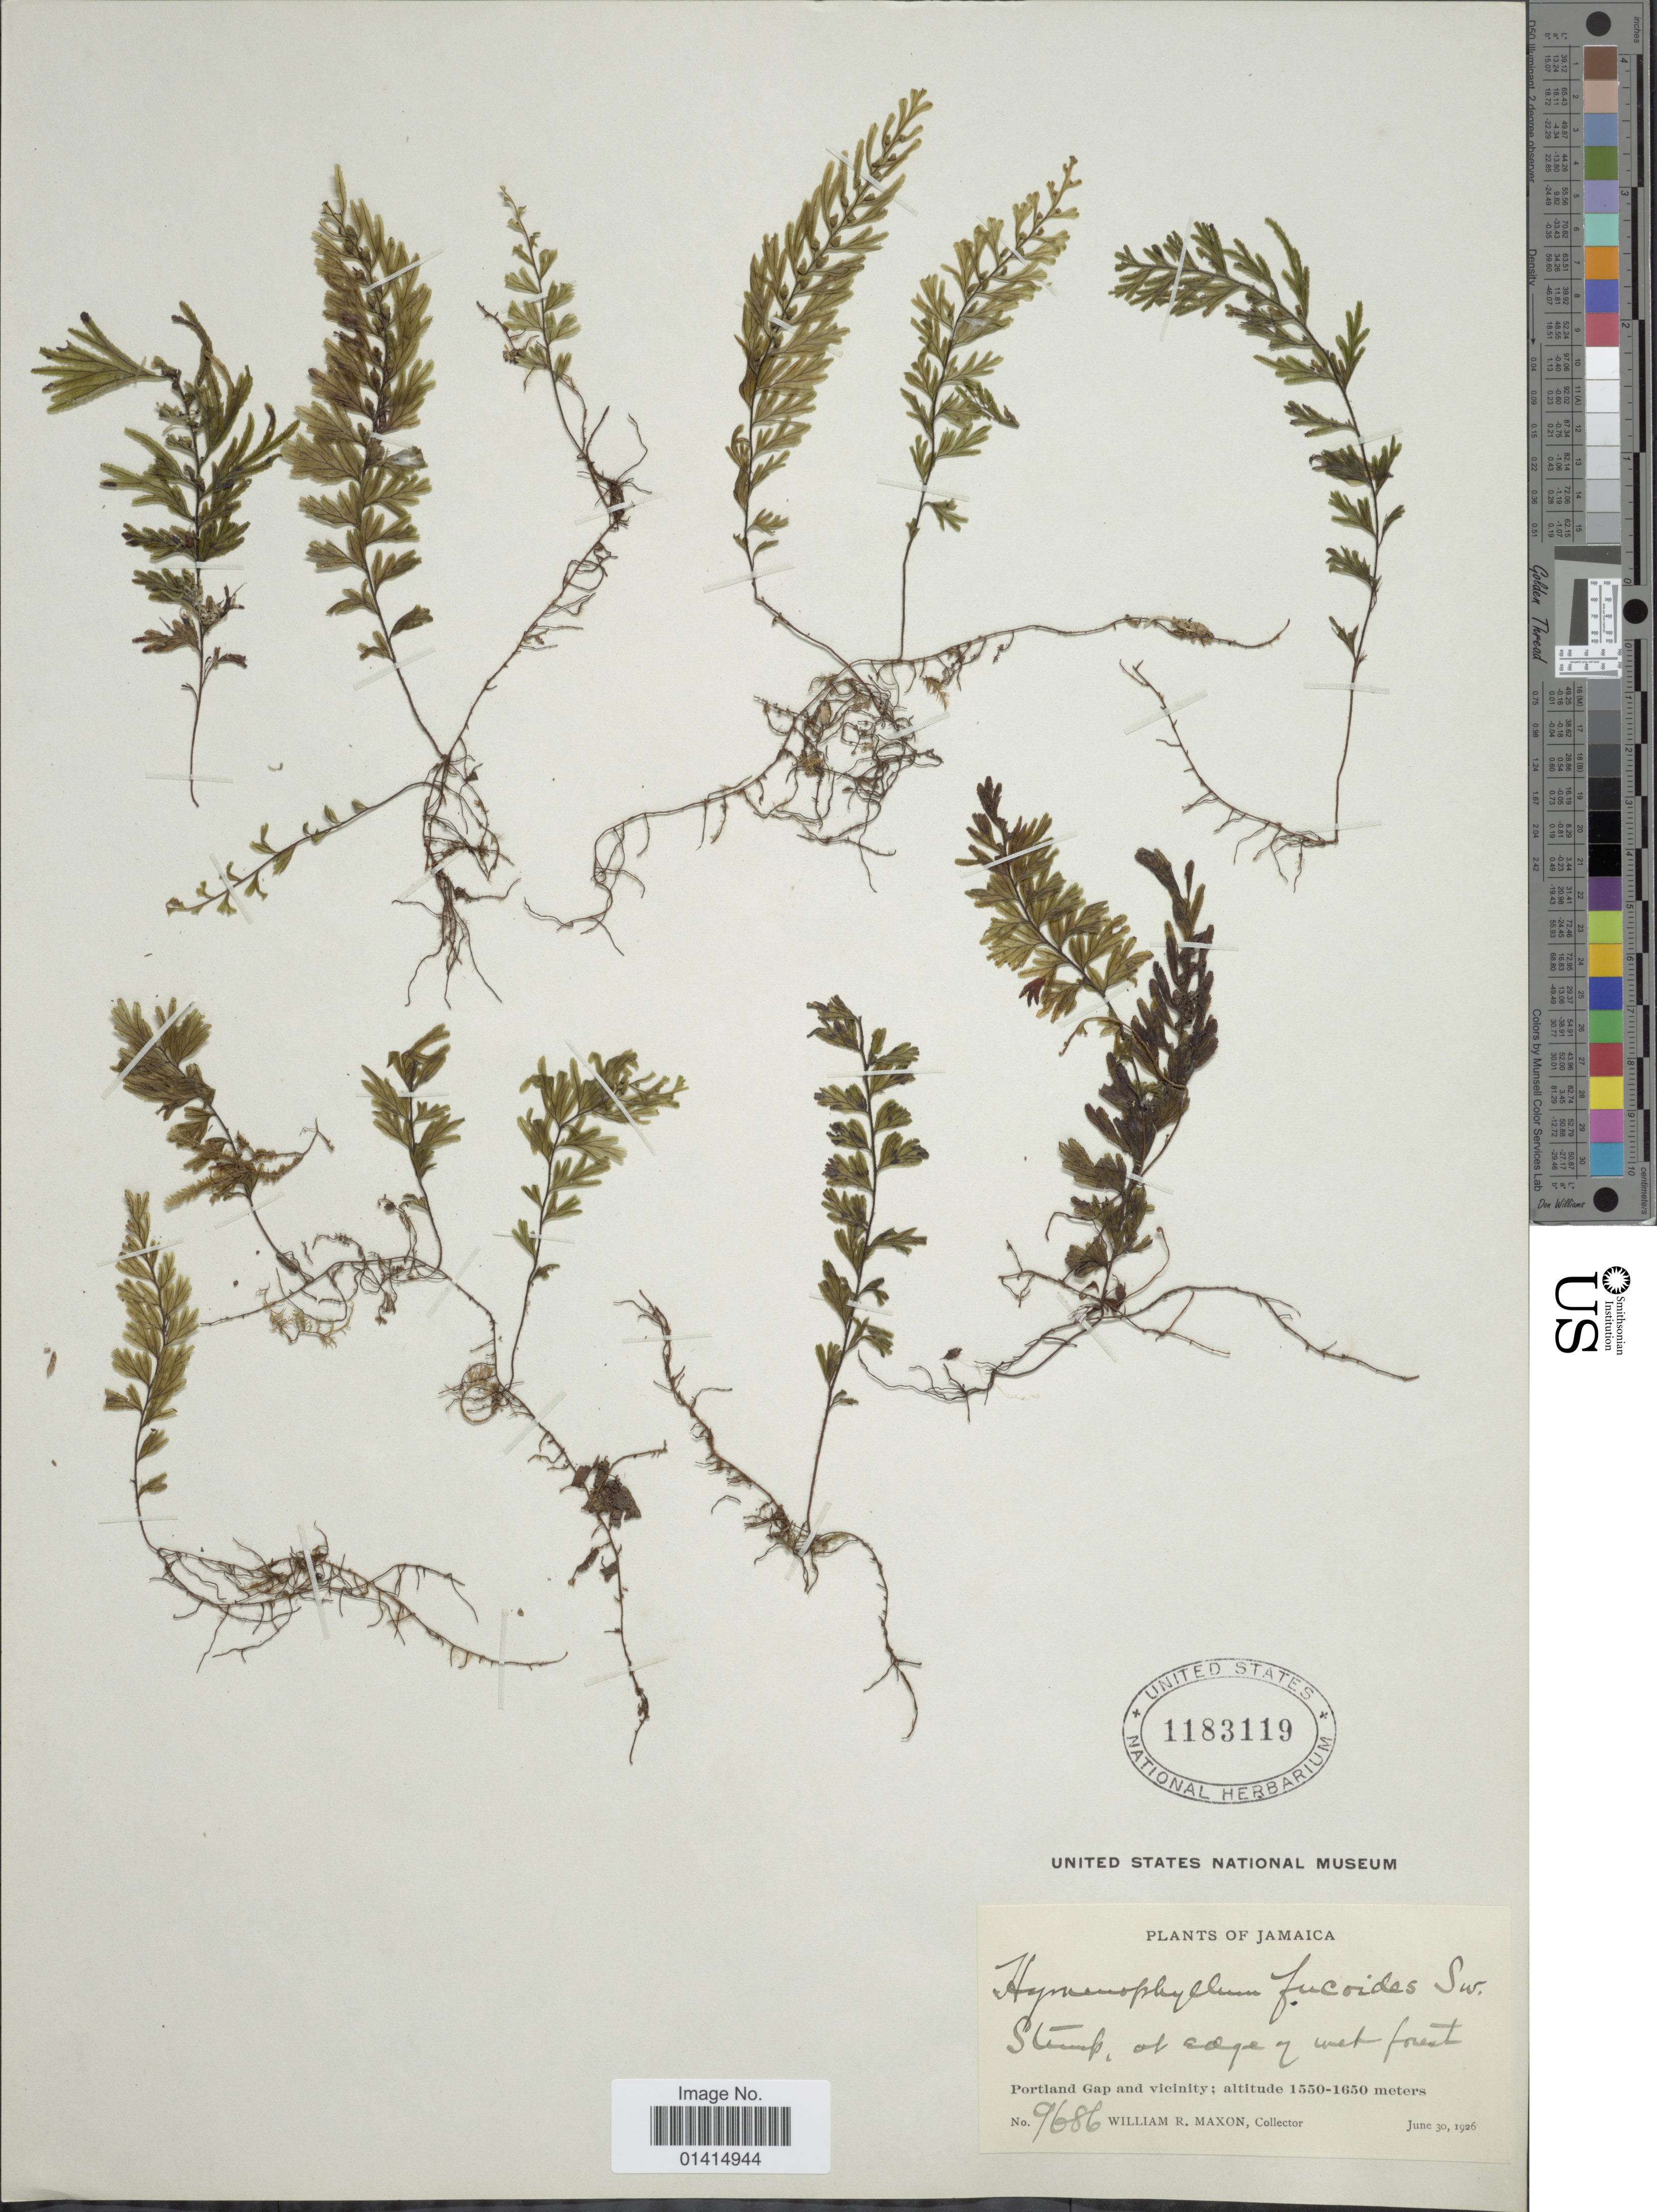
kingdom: Plantae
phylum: Tracheophyta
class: Polypodiopsida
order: Hymenophyllales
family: Hymenophyllaceae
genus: Hymenophyllum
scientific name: Hymenophyllum fucoides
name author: (Sw.) Sw.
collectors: W. R. Maxon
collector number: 9686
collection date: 1926-06-30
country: Jamaica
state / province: Portland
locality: Portland Gap, and vicinity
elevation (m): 1550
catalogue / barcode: US 1183119